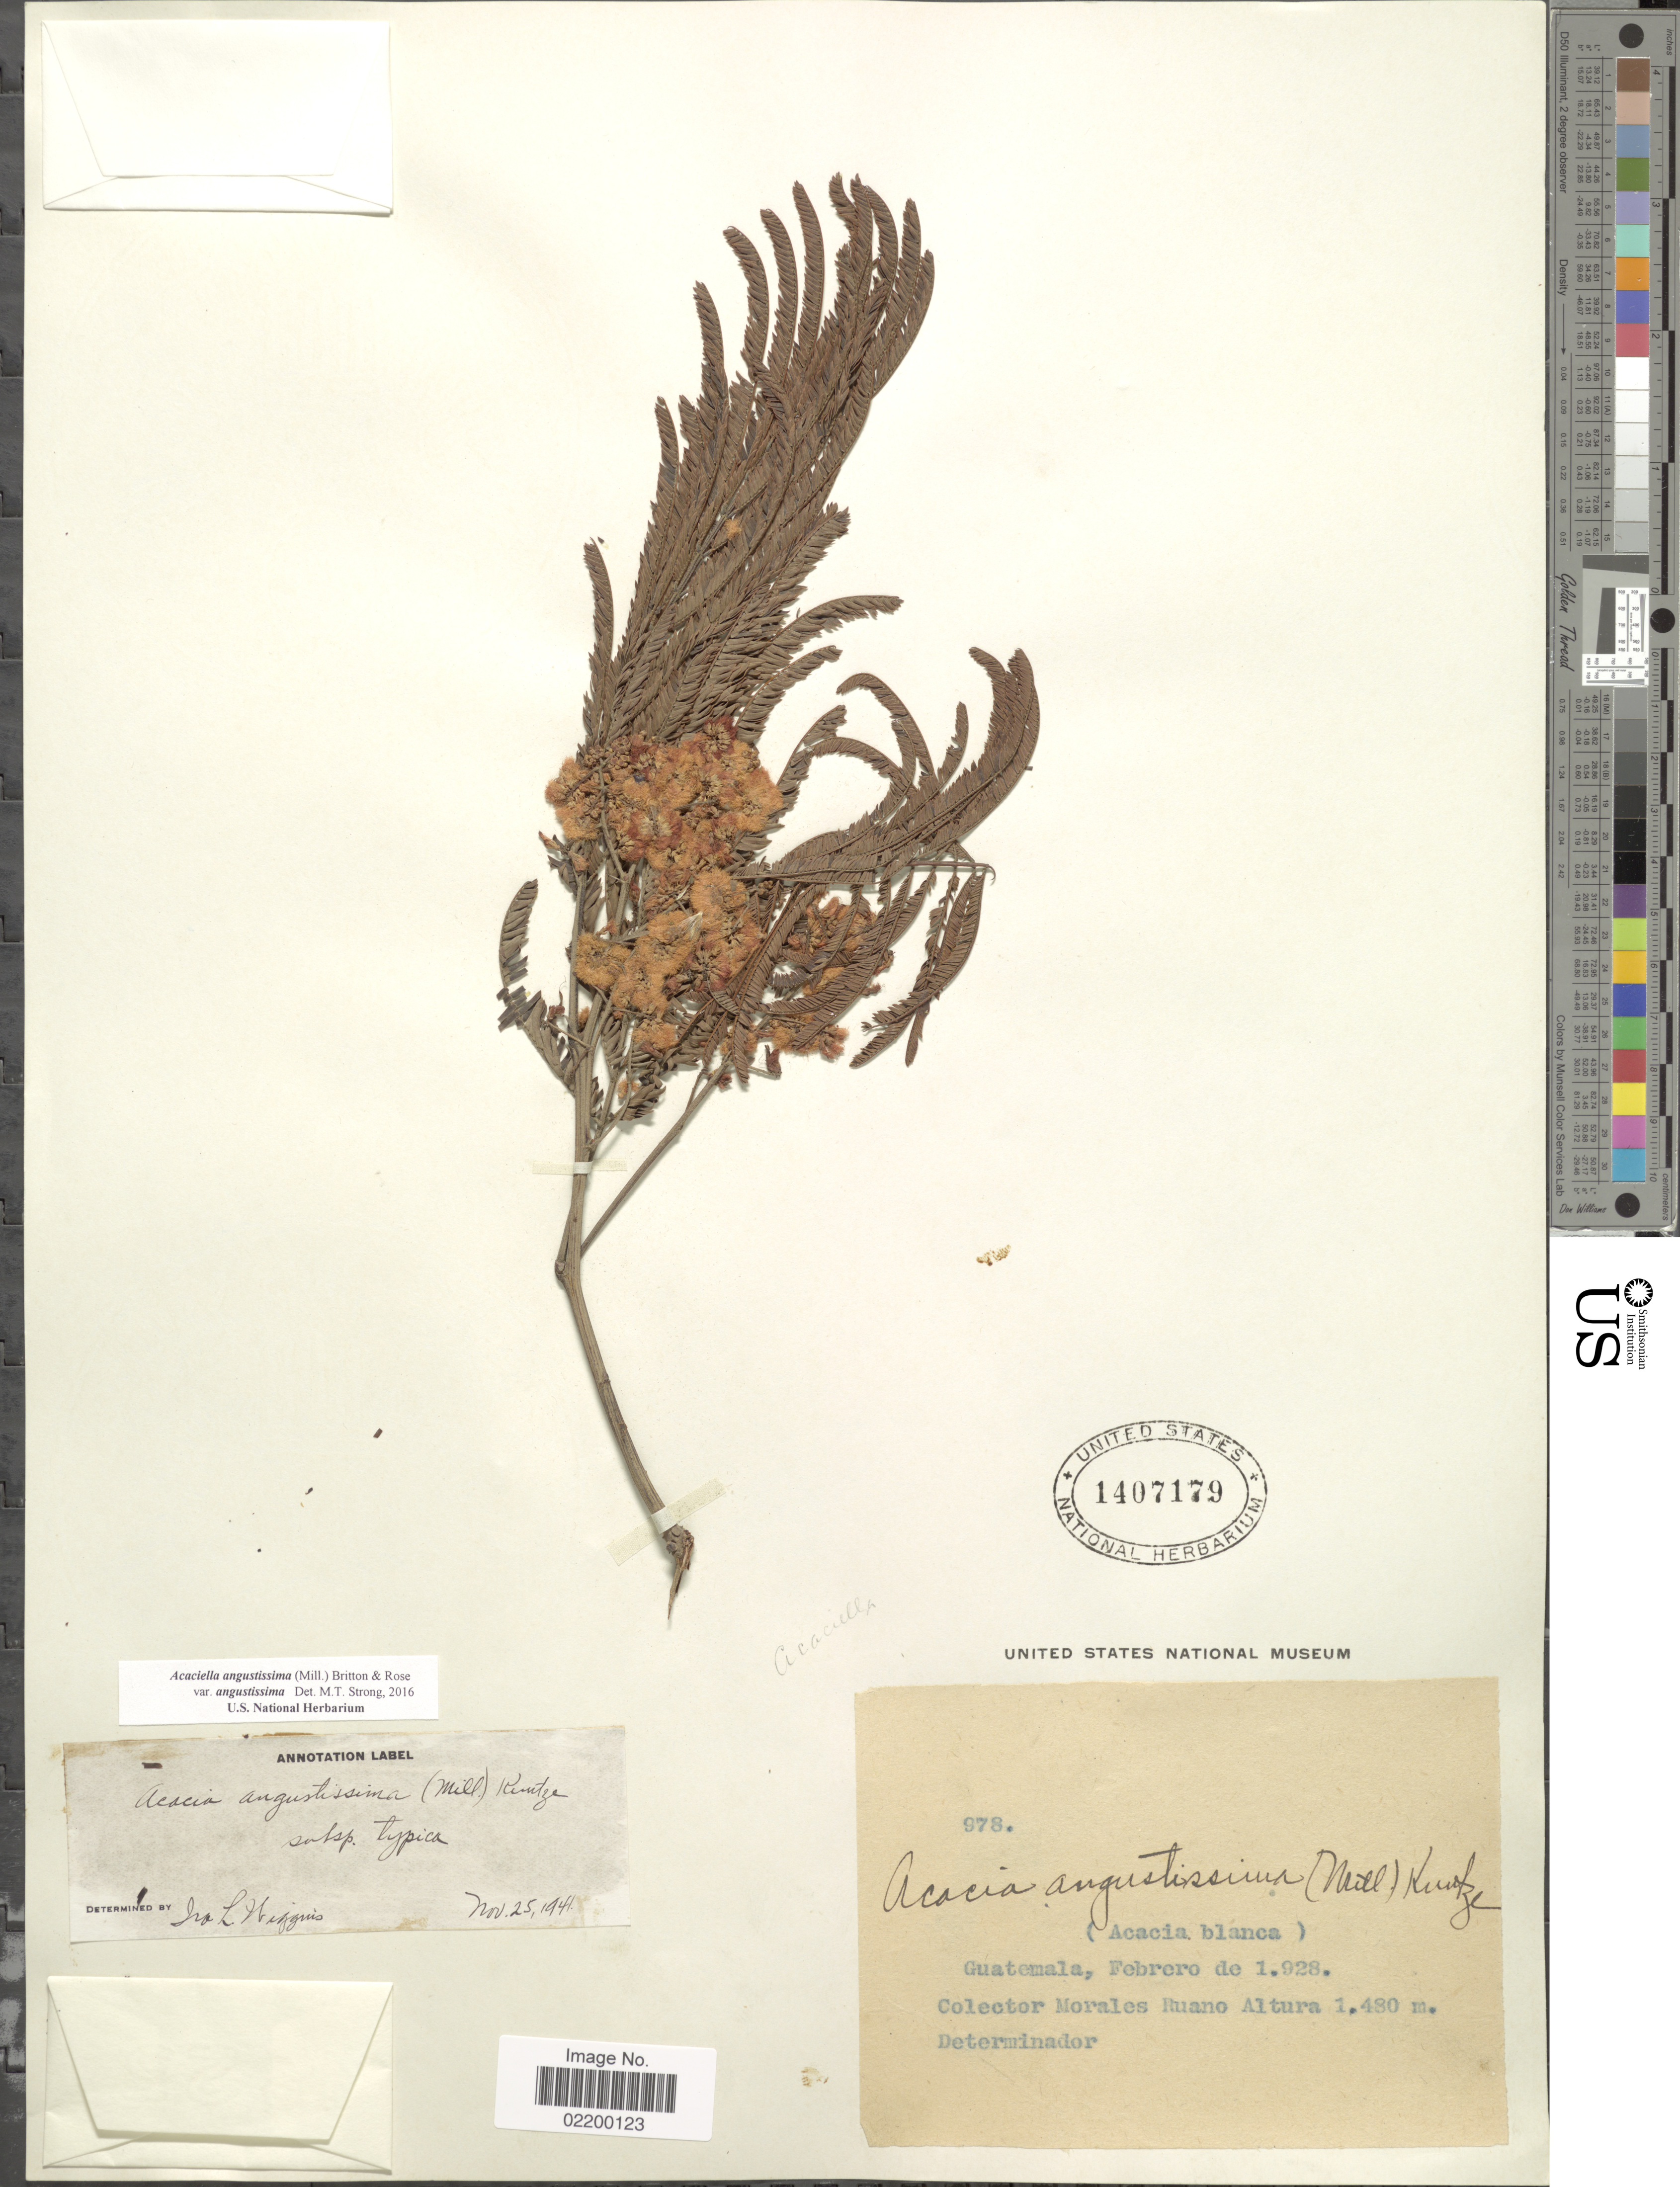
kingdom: Plantae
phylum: Tracheophyta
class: Magnoliopsida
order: Fabales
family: Fabaceae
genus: Acaciella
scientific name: Acaciella angustissima var. angustissima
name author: (Mill.) Britton & Rose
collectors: M. Ruano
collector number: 978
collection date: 1928-02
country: Guatemala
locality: Guatemala.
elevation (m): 1480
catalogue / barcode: US 1407179